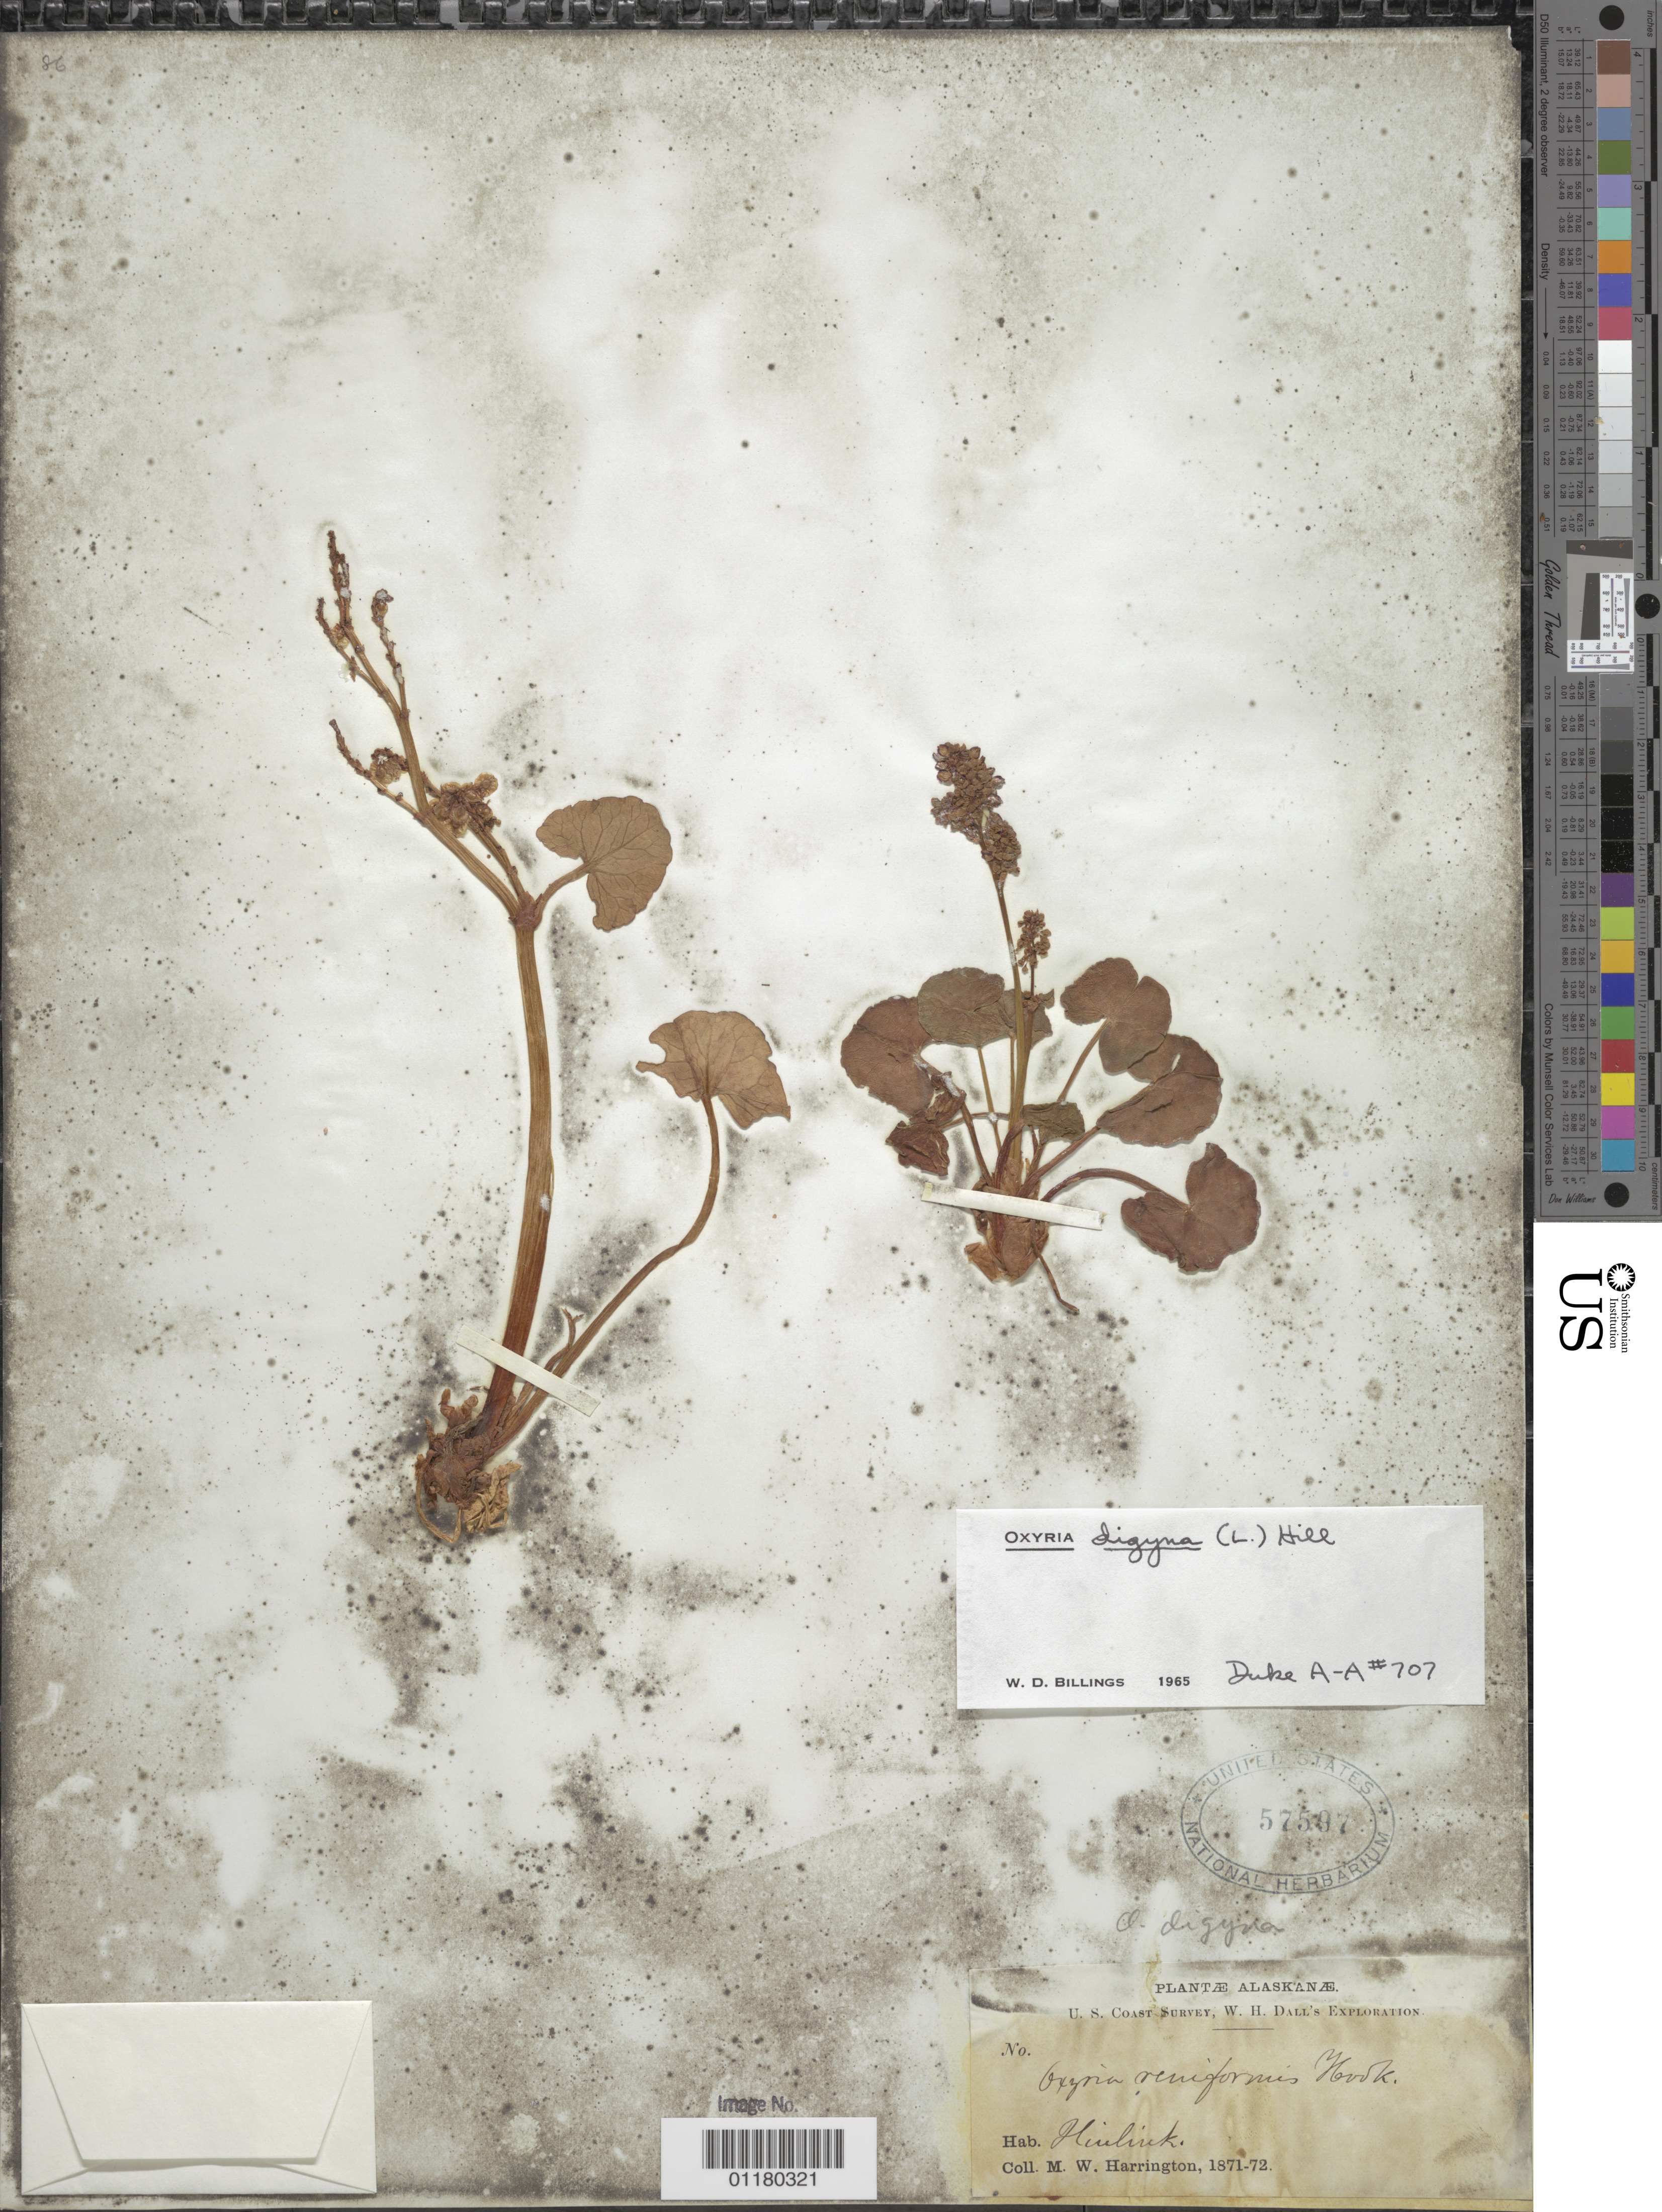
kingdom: Plantae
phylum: Tracheophyta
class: Magnoliopsida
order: Caryophyllales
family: Polygonaceae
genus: Oxyria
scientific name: Oxyria digyna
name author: (L.) Hill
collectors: M. W. Harrington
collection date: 1871/1872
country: United States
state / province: Alaska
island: Unalaska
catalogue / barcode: US 57597